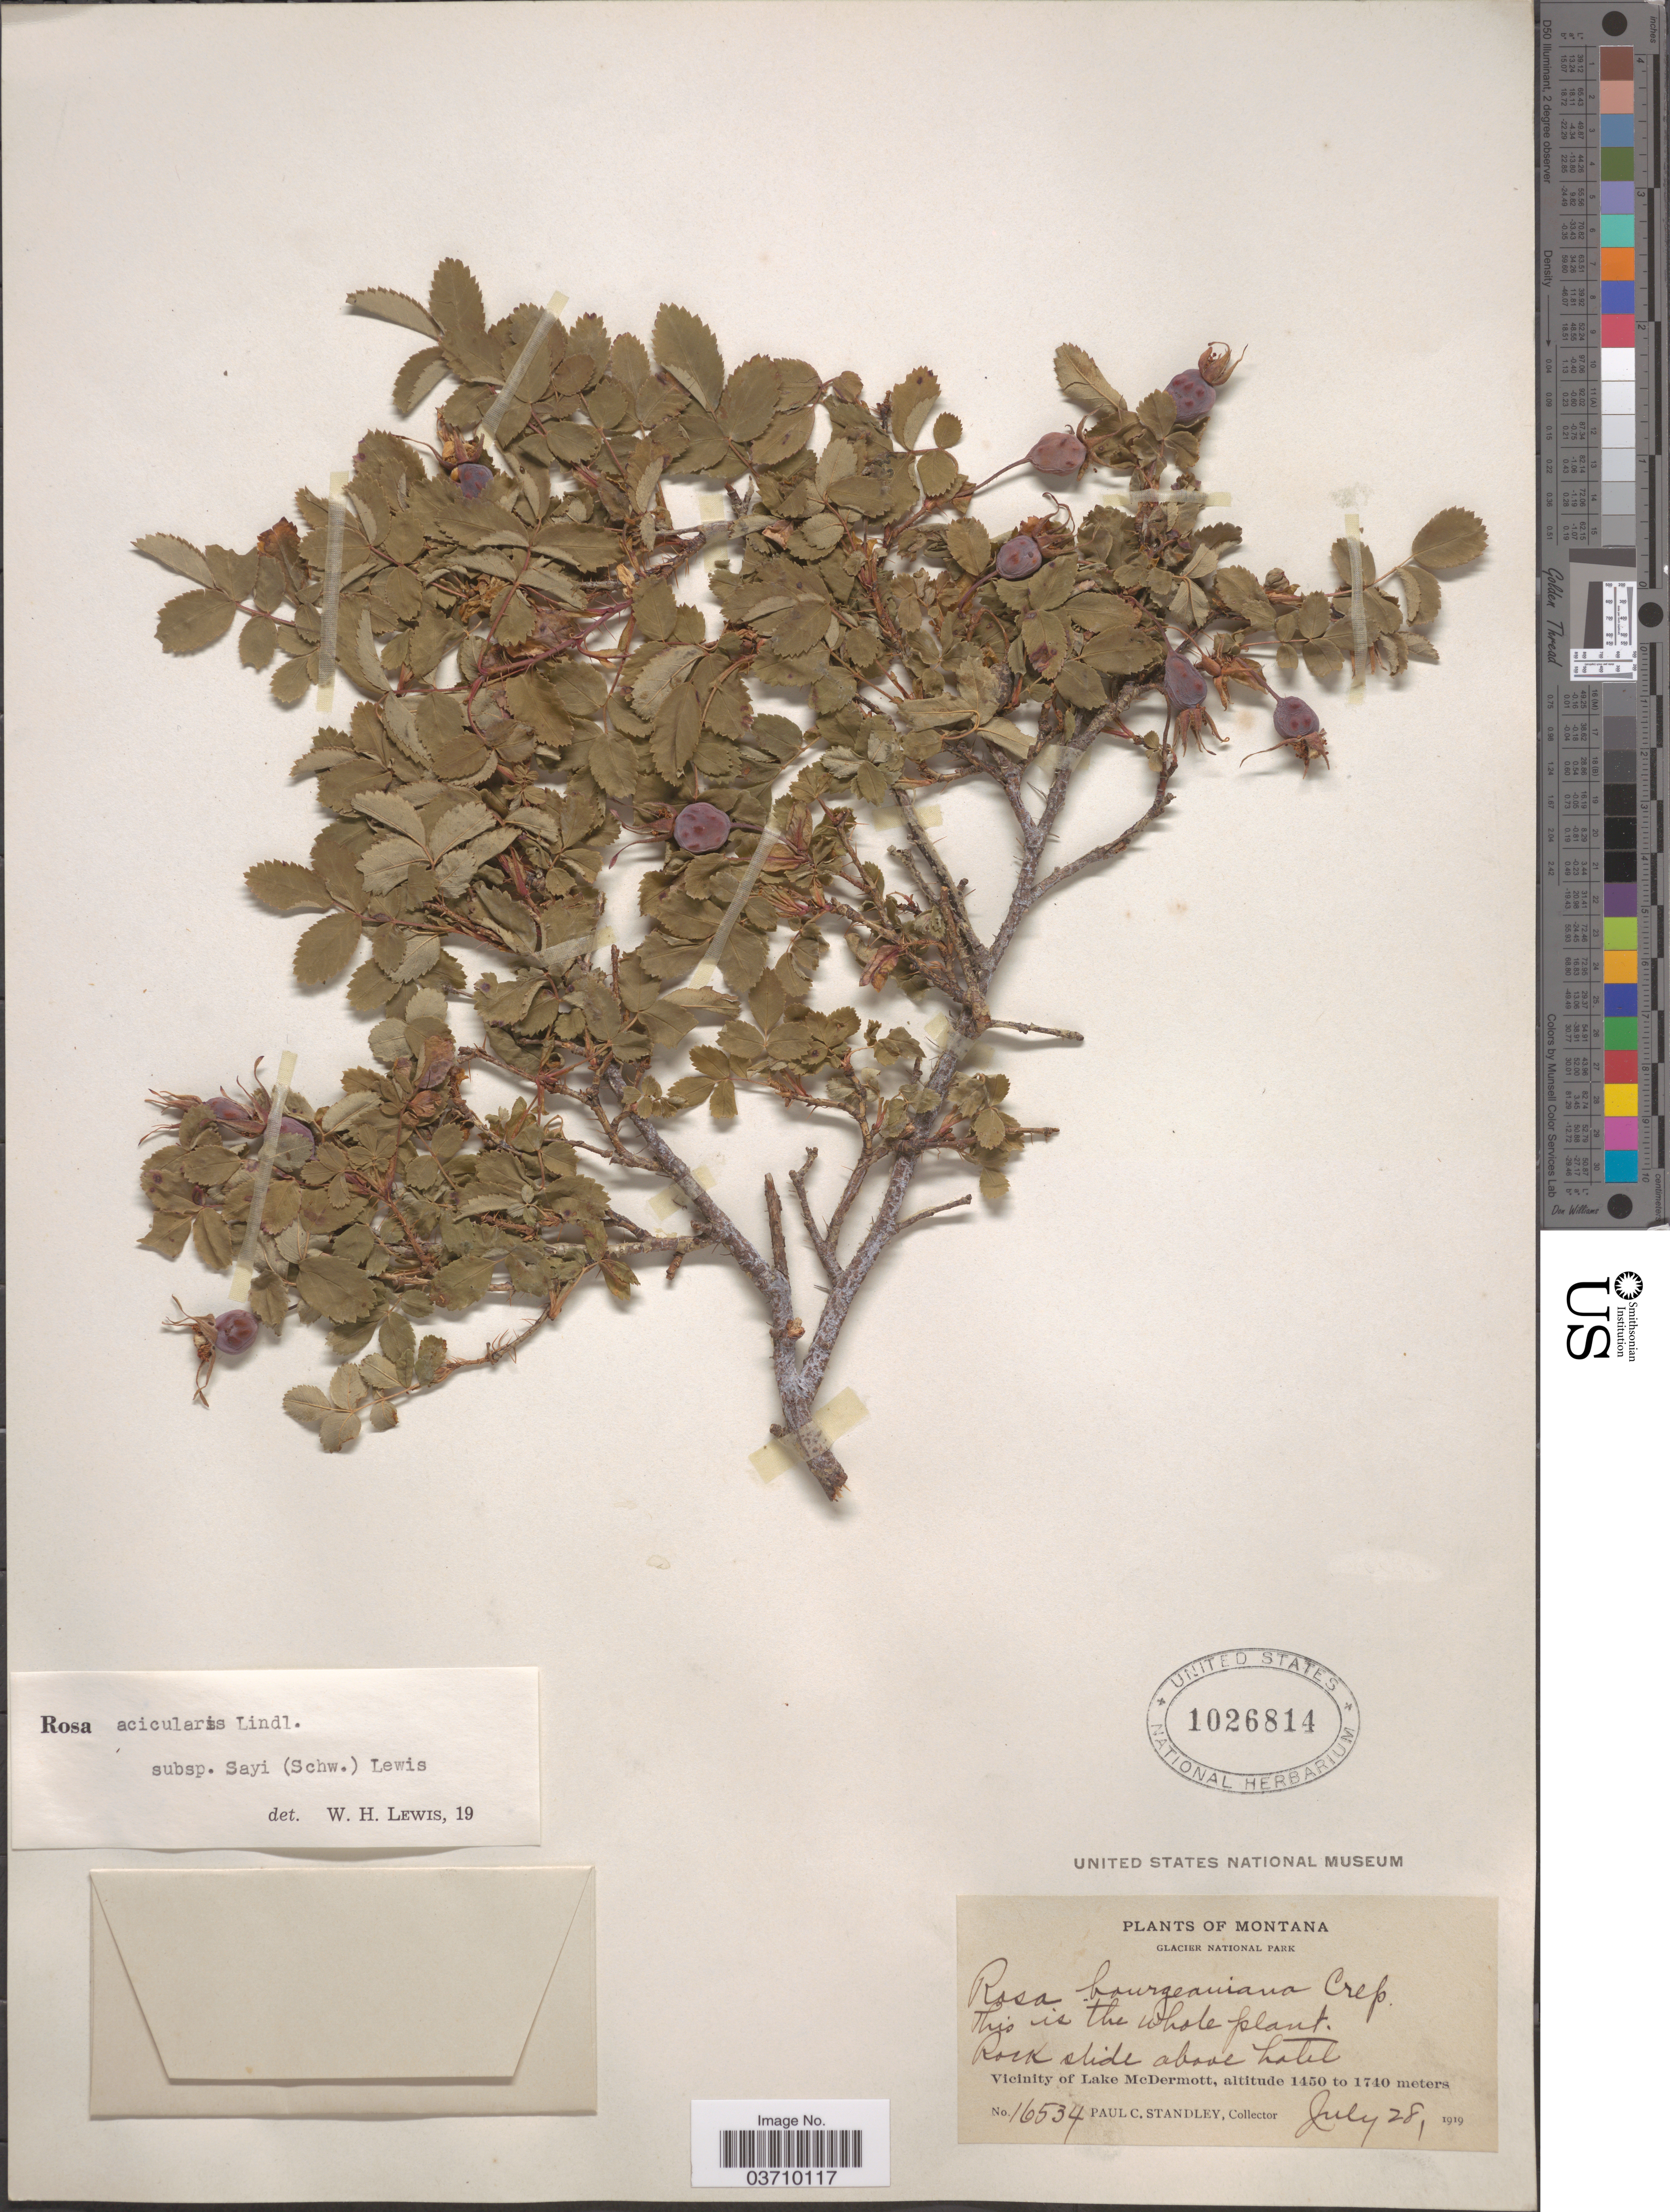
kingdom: Plantae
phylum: Tracheophyta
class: Magnoliopsida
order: Rosales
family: Rosaceae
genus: Rosa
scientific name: Rosa acicularis var. sayi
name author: (Schwein.) Rehder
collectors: P. C. Standley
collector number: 16534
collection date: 1919-07-28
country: United States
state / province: Montana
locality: Glacier National Park. Rock slide above hotel. Vicinity of Lake McDermott.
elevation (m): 1450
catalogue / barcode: US 1026814